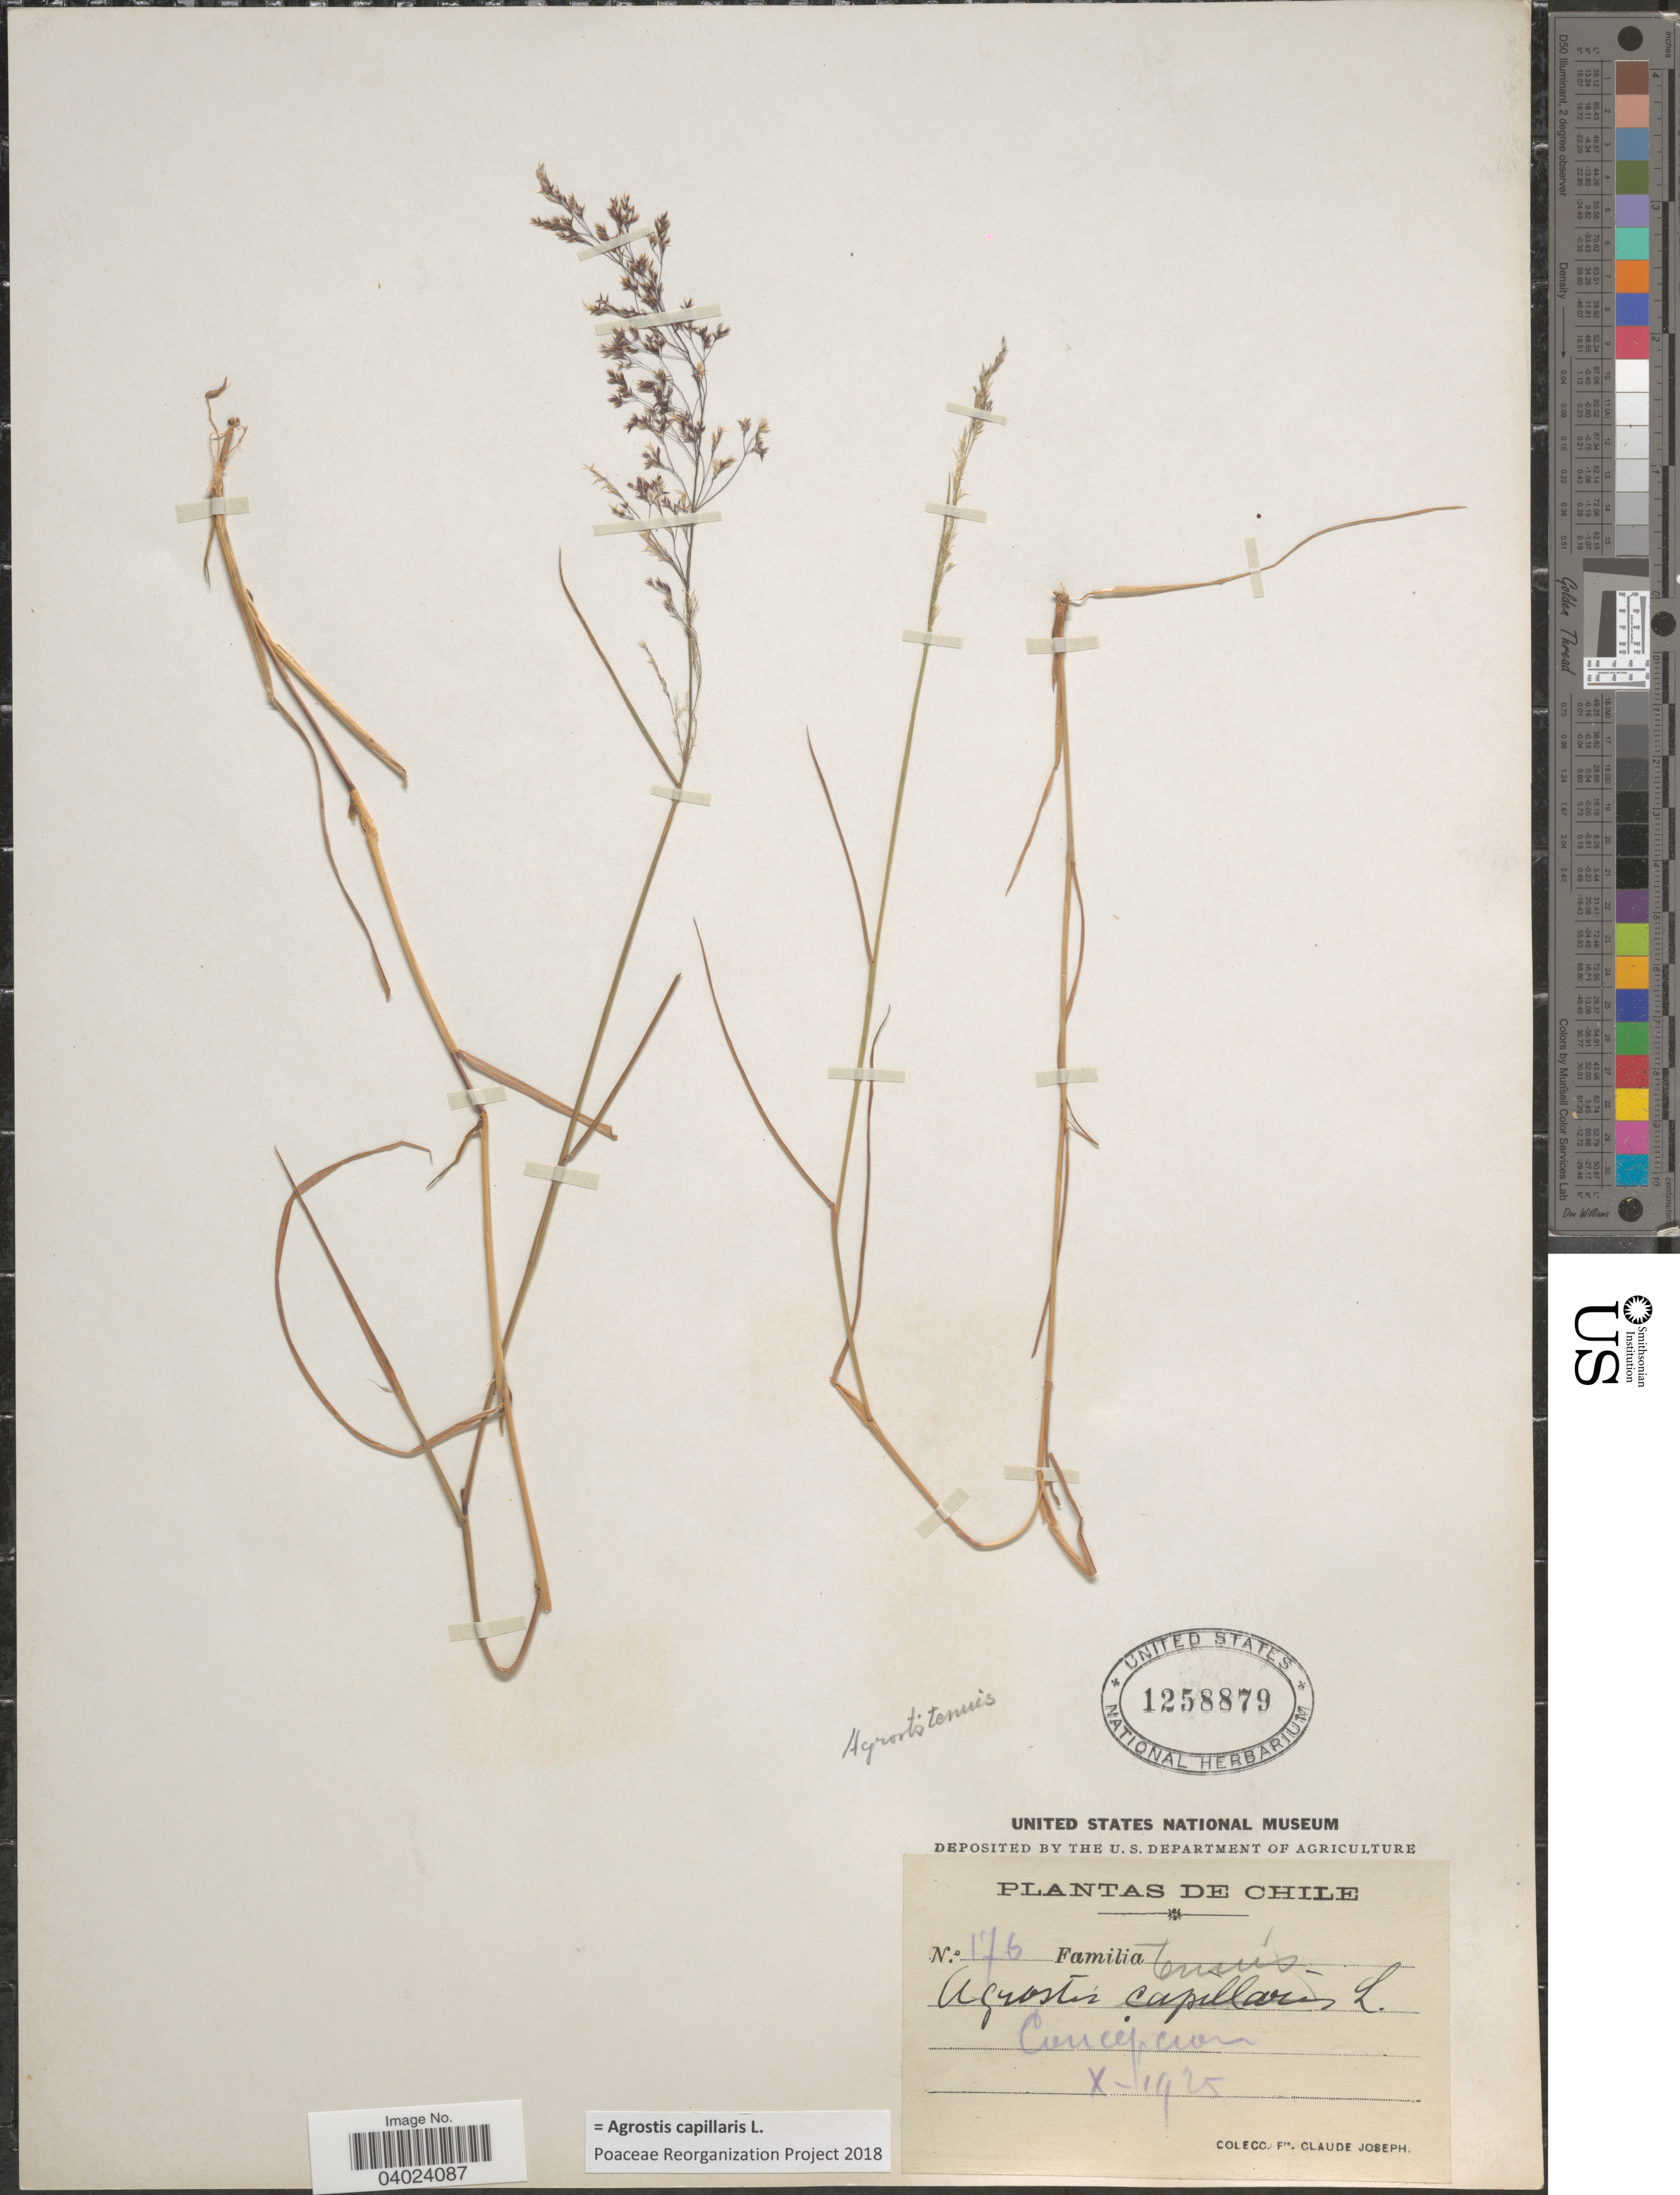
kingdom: Plantae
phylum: Tracheophyta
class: Liliopsida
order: Poales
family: Poaceae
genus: Agrostis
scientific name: Agrostis capillaris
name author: L.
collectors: Bro. Claude-Joseph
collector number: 176*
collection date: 1925-10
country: Chile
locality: Concepcion.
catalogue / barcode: US 1258879